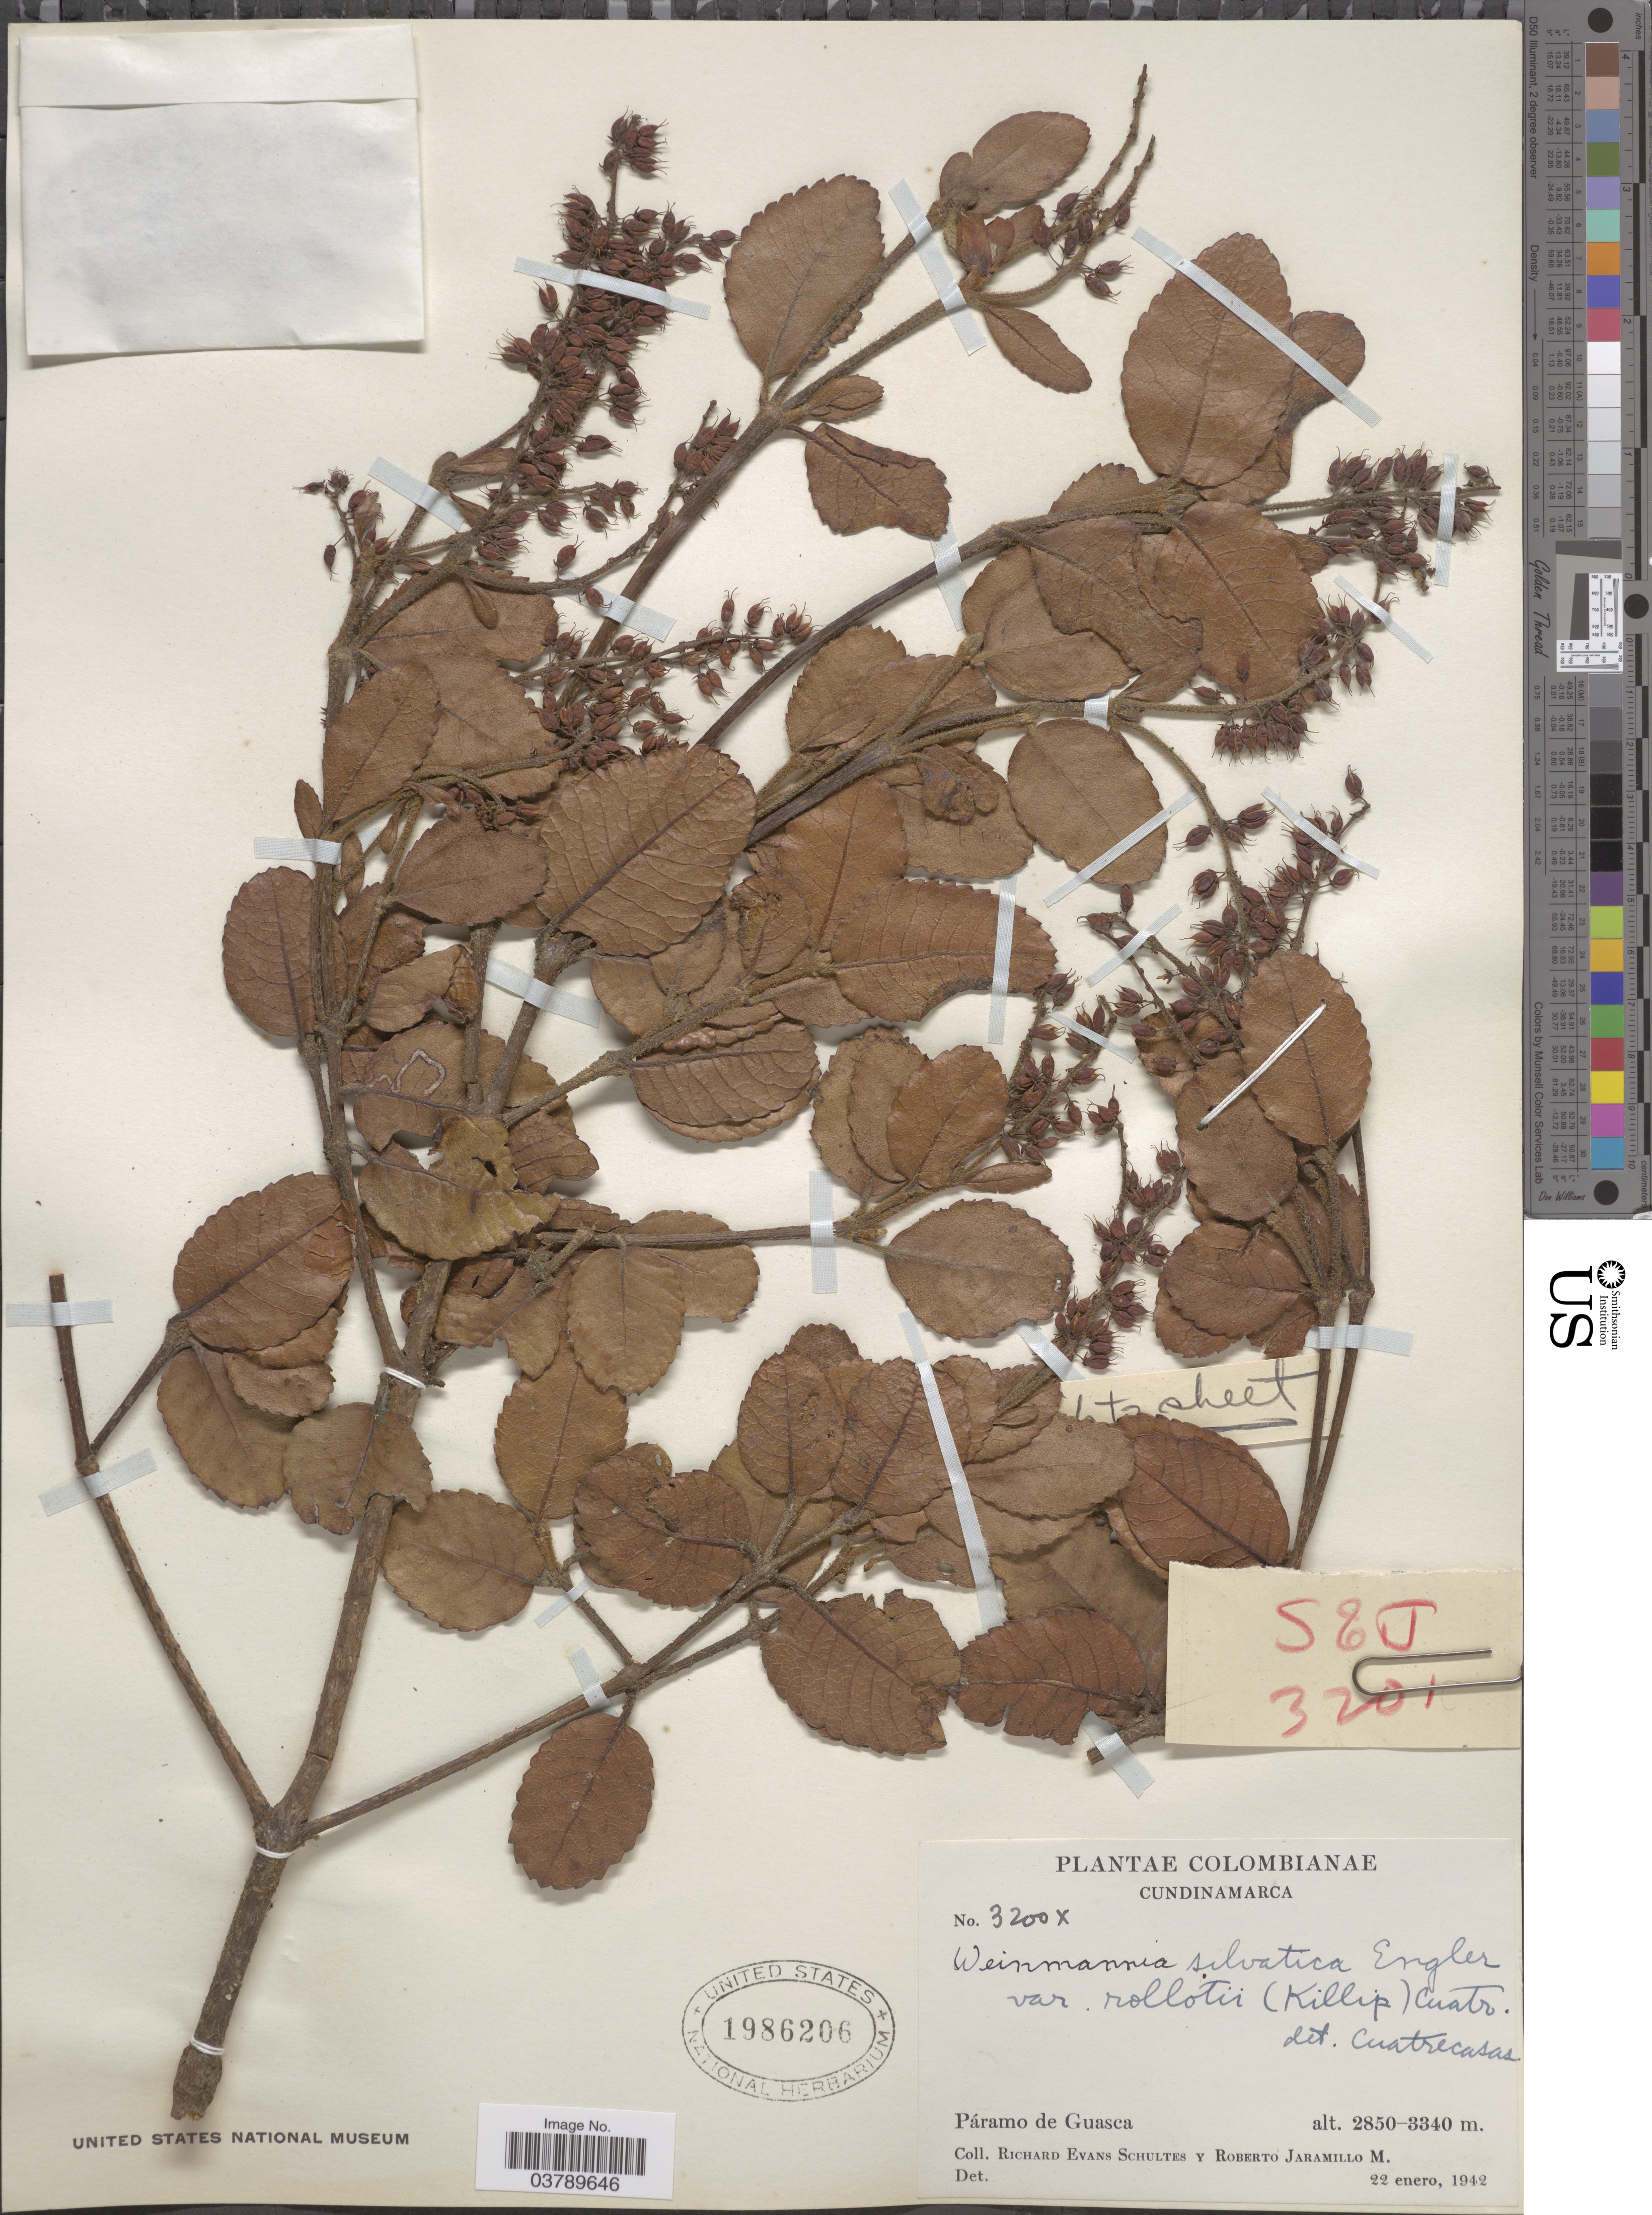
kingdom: Plantae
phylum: Tracheophyta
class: Magnoliopsida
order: Oxalidales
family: Cunoniaceae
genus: Weinmannia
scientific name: Weinmannia rollottii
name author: Killip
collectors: R. E. Schultes & R. Jaramillo M.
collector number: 3200x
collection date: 1942-01-22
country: Colombia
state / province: Cundinamarca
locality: Páramo de Guasca.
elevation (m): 2850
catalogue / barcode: US 1986206